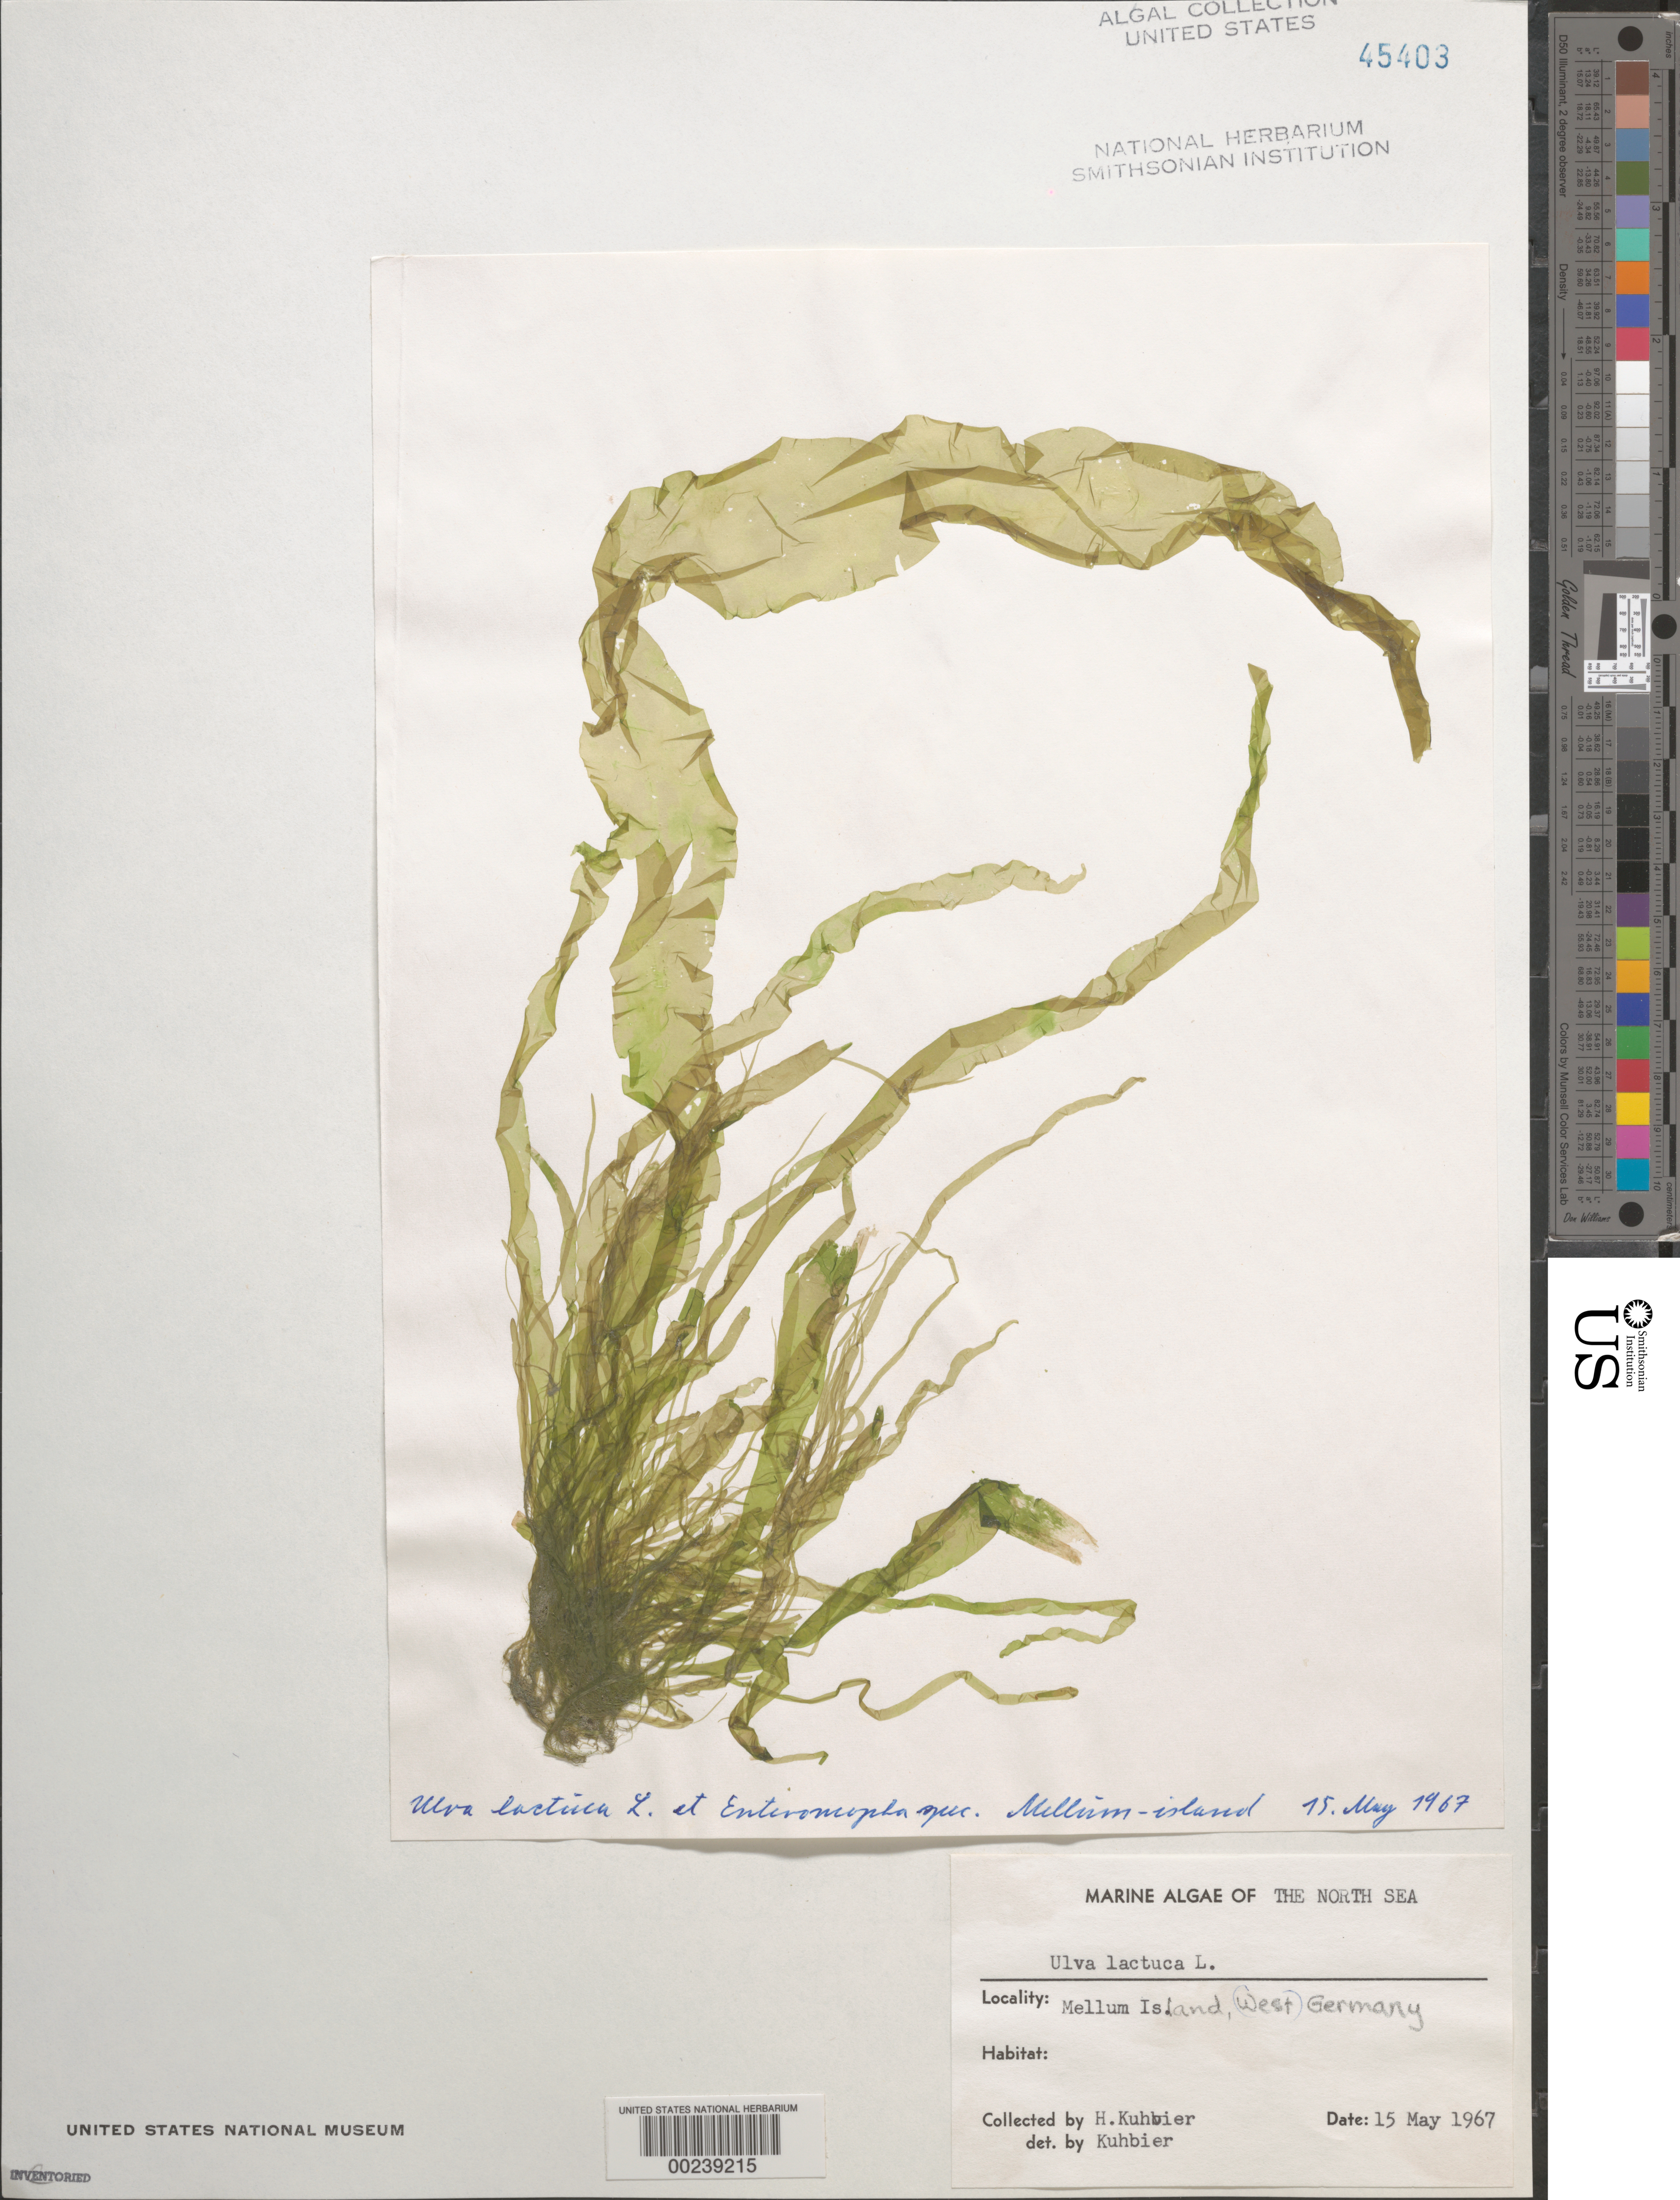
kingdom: Plantae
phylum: Chlorophyta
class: Ulvophyceae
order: Ulvales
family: Ulvaceae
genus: Ulva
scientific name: Ulva lactuca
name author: L.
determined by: Kuhbier, H.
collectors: H. Kuhbier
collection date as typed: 15 May 1967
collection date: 1967-05-15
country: Germany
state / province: Niedersachsen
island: Mellum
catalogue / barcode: US 45403